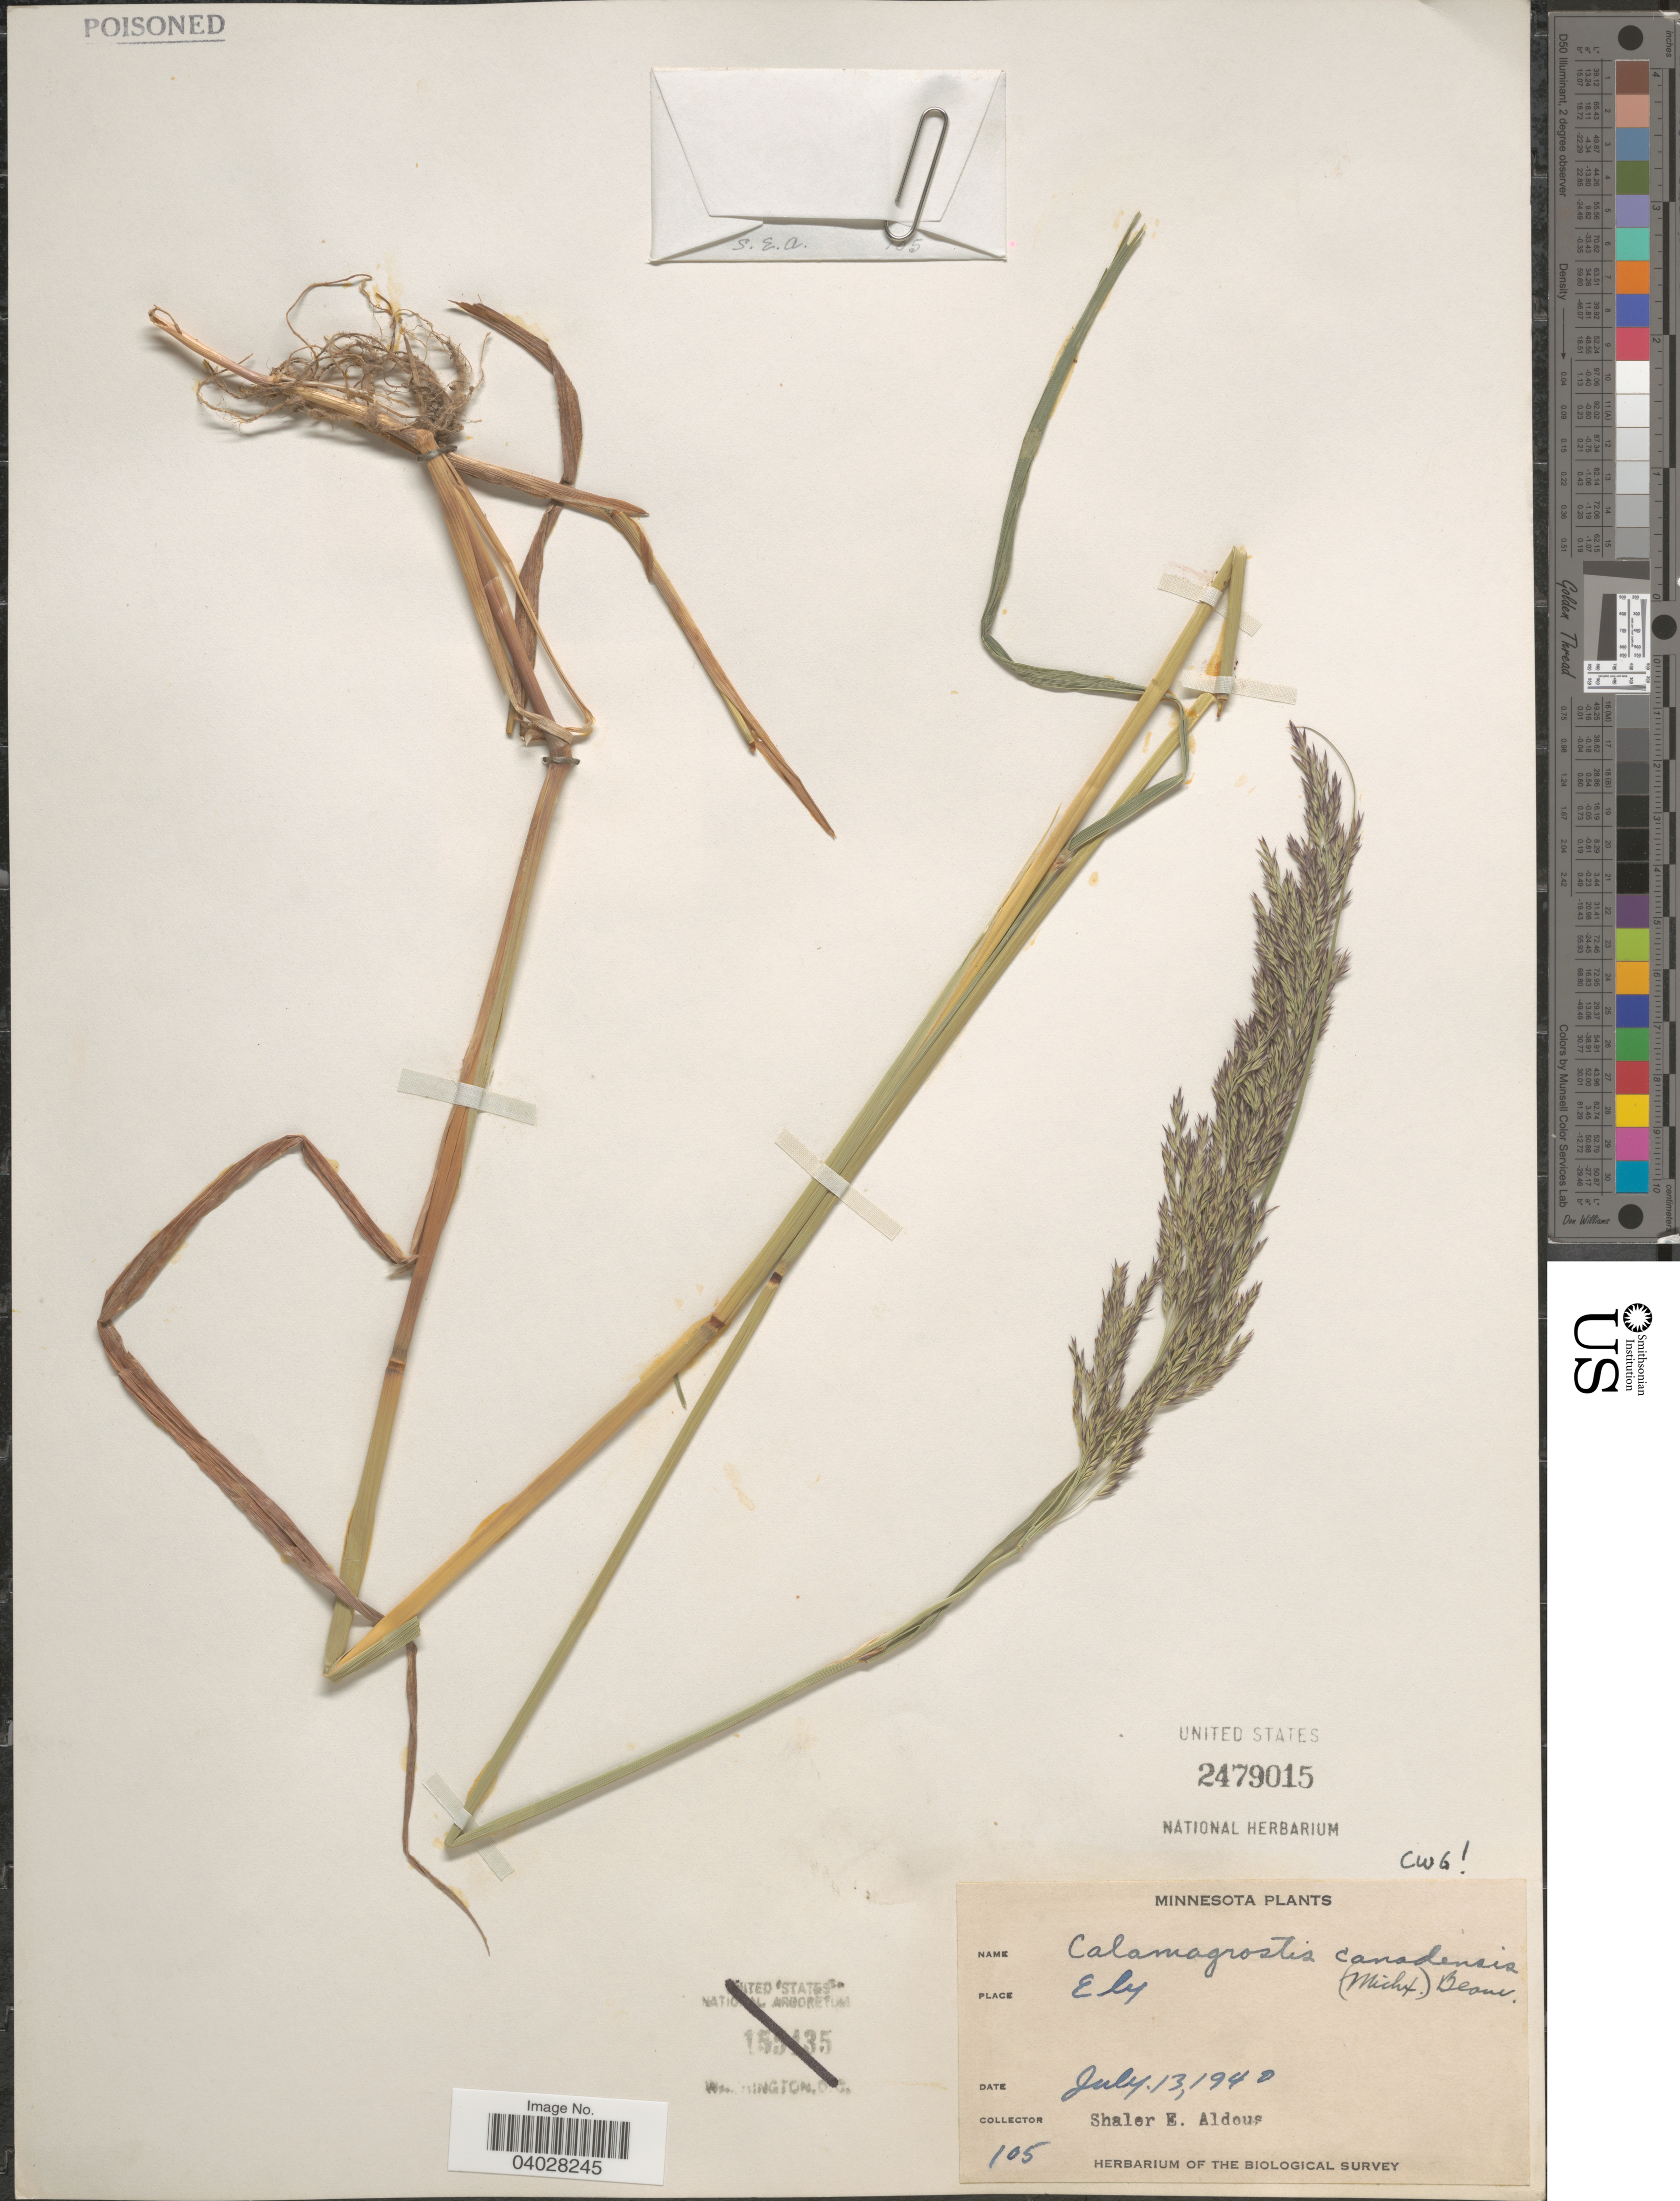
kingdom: Plantae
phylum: Tracheophyta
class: Liliopsida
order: Poales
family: Poaceae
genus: Calamagrostis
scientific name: Calamagrostis canadensis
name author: (Michx.) P. Beauv.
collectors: S. Aldous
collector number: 105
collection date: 1940-07-13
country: United States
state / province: Minnesota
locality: Ely.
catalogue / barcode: US 2479015